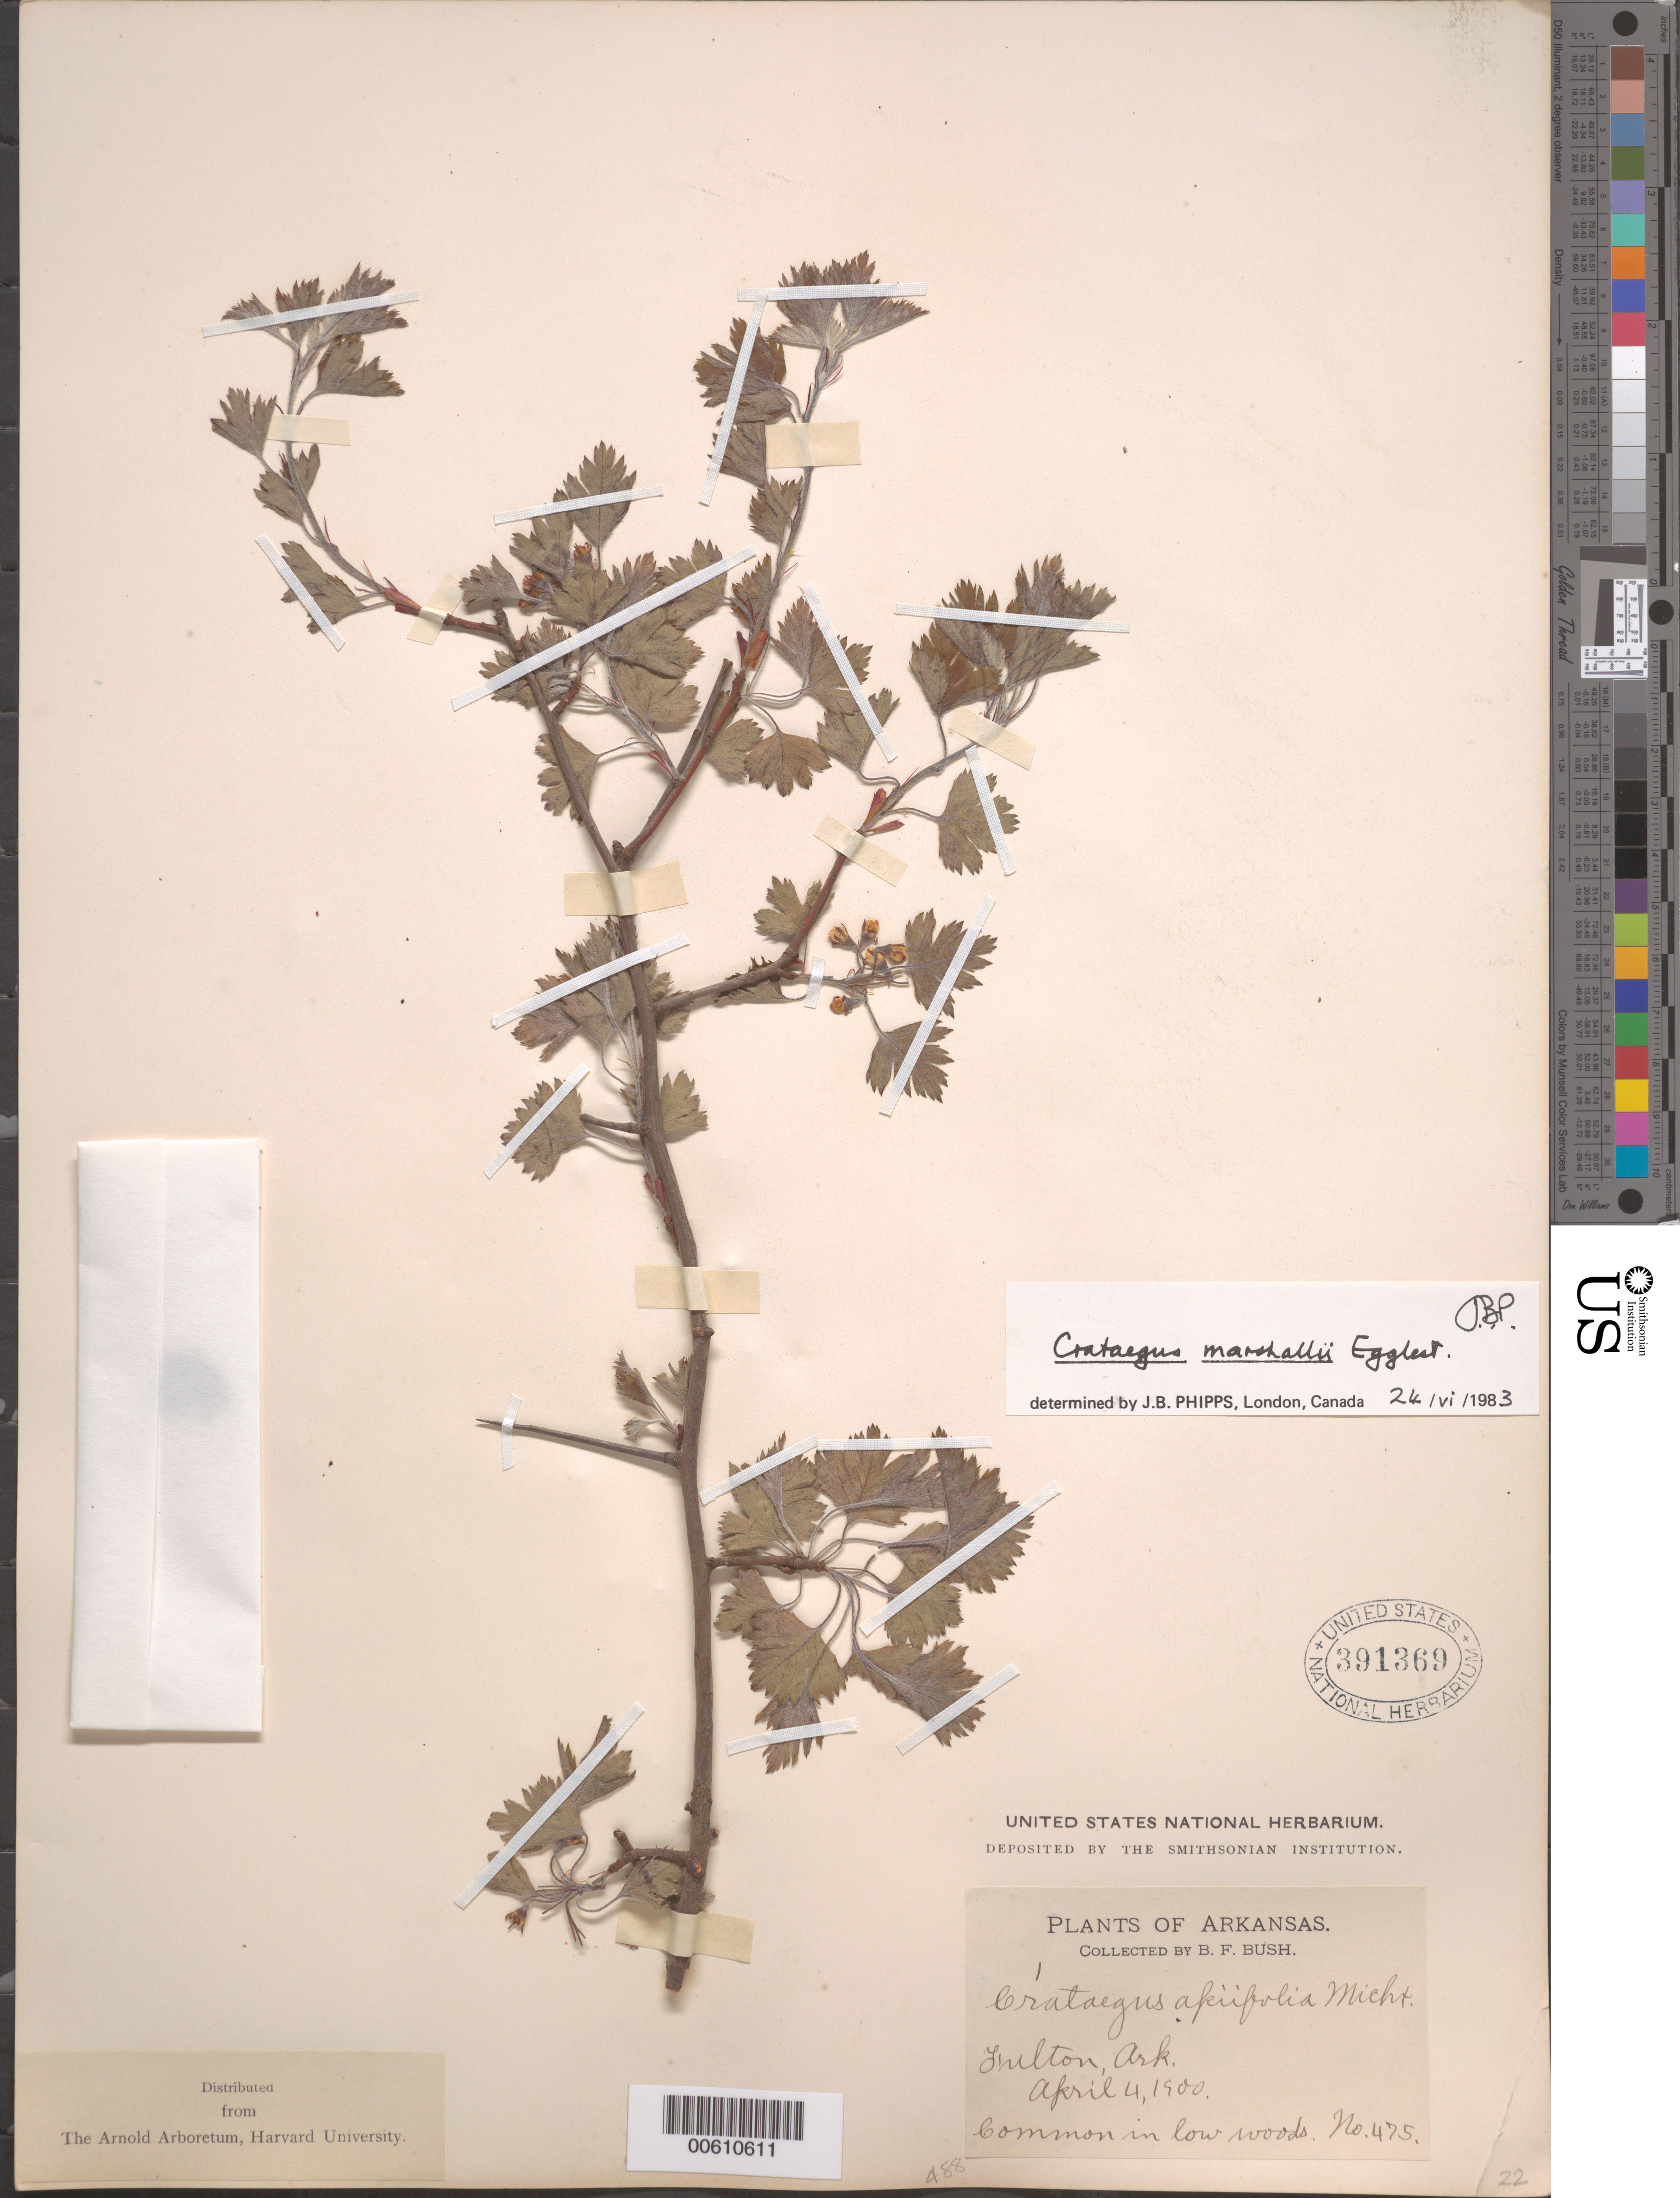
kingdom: Plantae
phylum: Tracheophyta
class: Magnoliopsida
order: Rosales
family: Rosaceae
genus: Crataegus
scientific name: Crataegus marshallii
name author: Eggl.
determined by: Phipps, James B., (UWO), University of Western Ontario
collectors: B. F. Bush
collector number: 475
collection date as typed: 04 Apr 1900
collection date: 1900-04-04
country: United States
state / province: Arkansas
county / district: Hempstead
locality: Fulton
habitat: In low woods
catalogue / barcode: US 391369